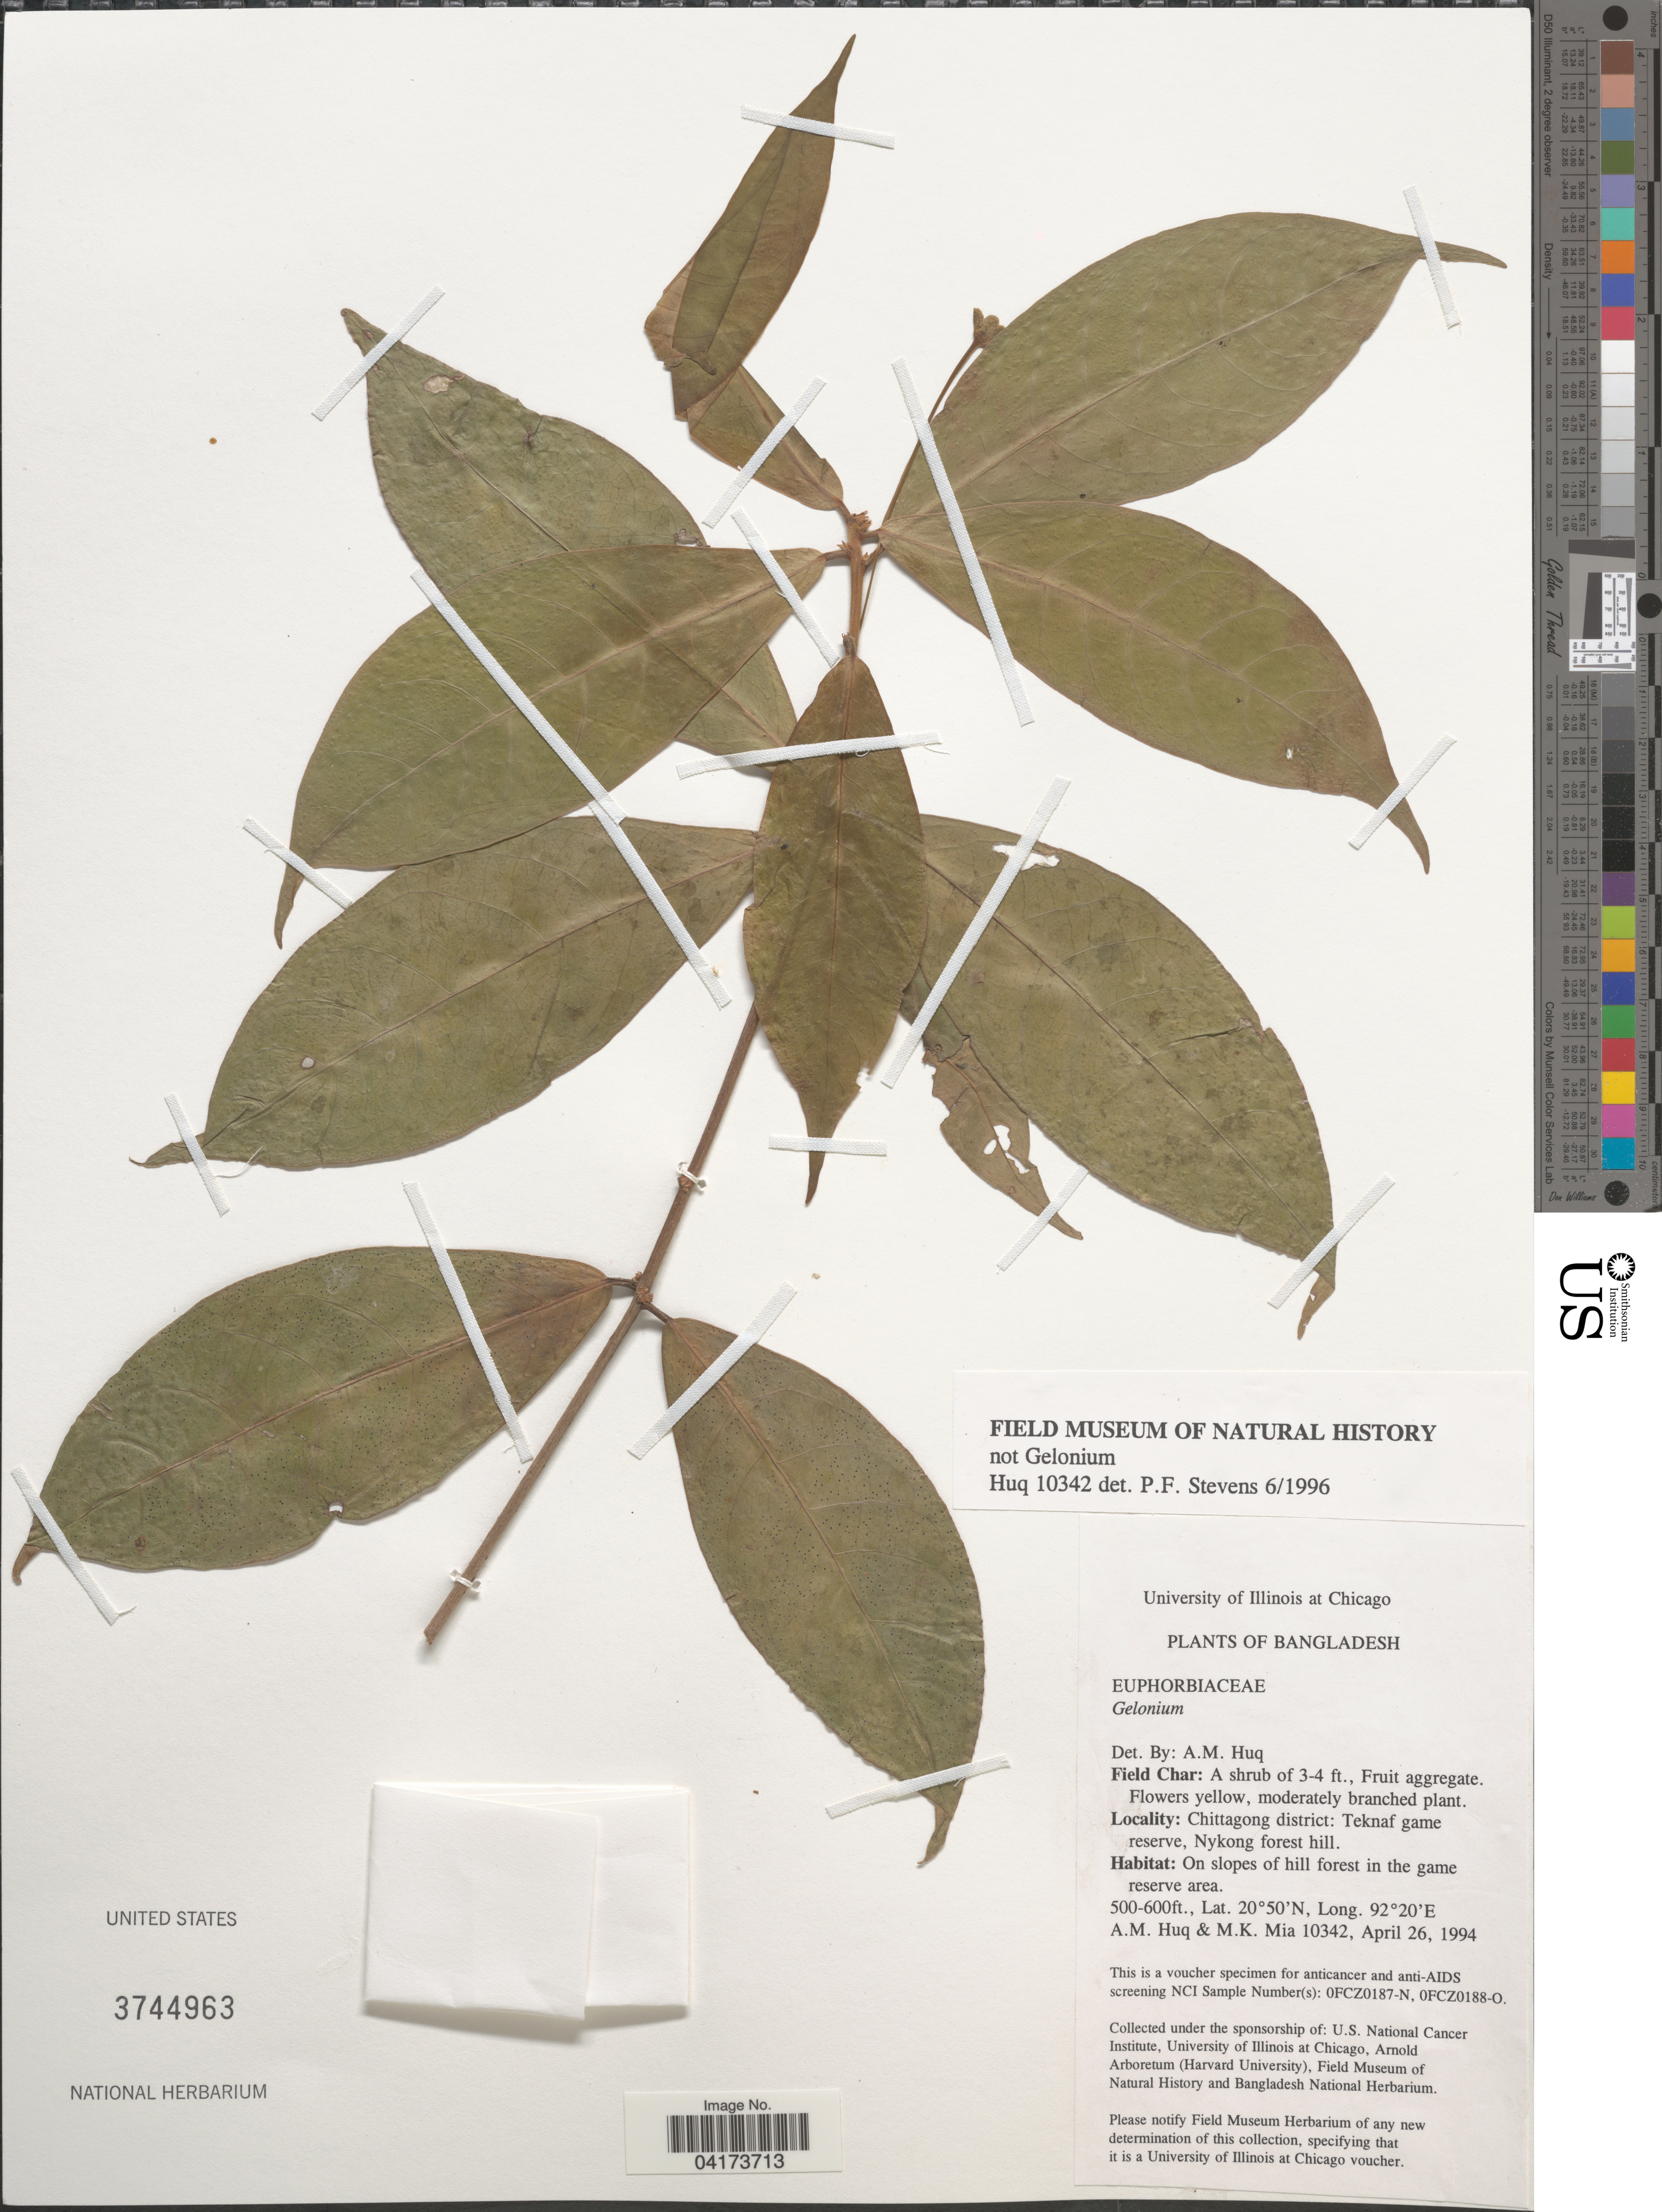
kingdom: Plantae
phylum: Tracheophyta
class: Magnoliopsida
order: Malpighiales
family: Euphorbiaceae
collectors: A. M. Huq & M. Mia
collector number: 10342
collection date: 1994-04-26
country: Bangladesh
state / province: Chittagong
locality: Chittagong district: Teknaf game reserve, Nykong forest hill.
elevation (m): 152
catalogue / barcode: US 3744963